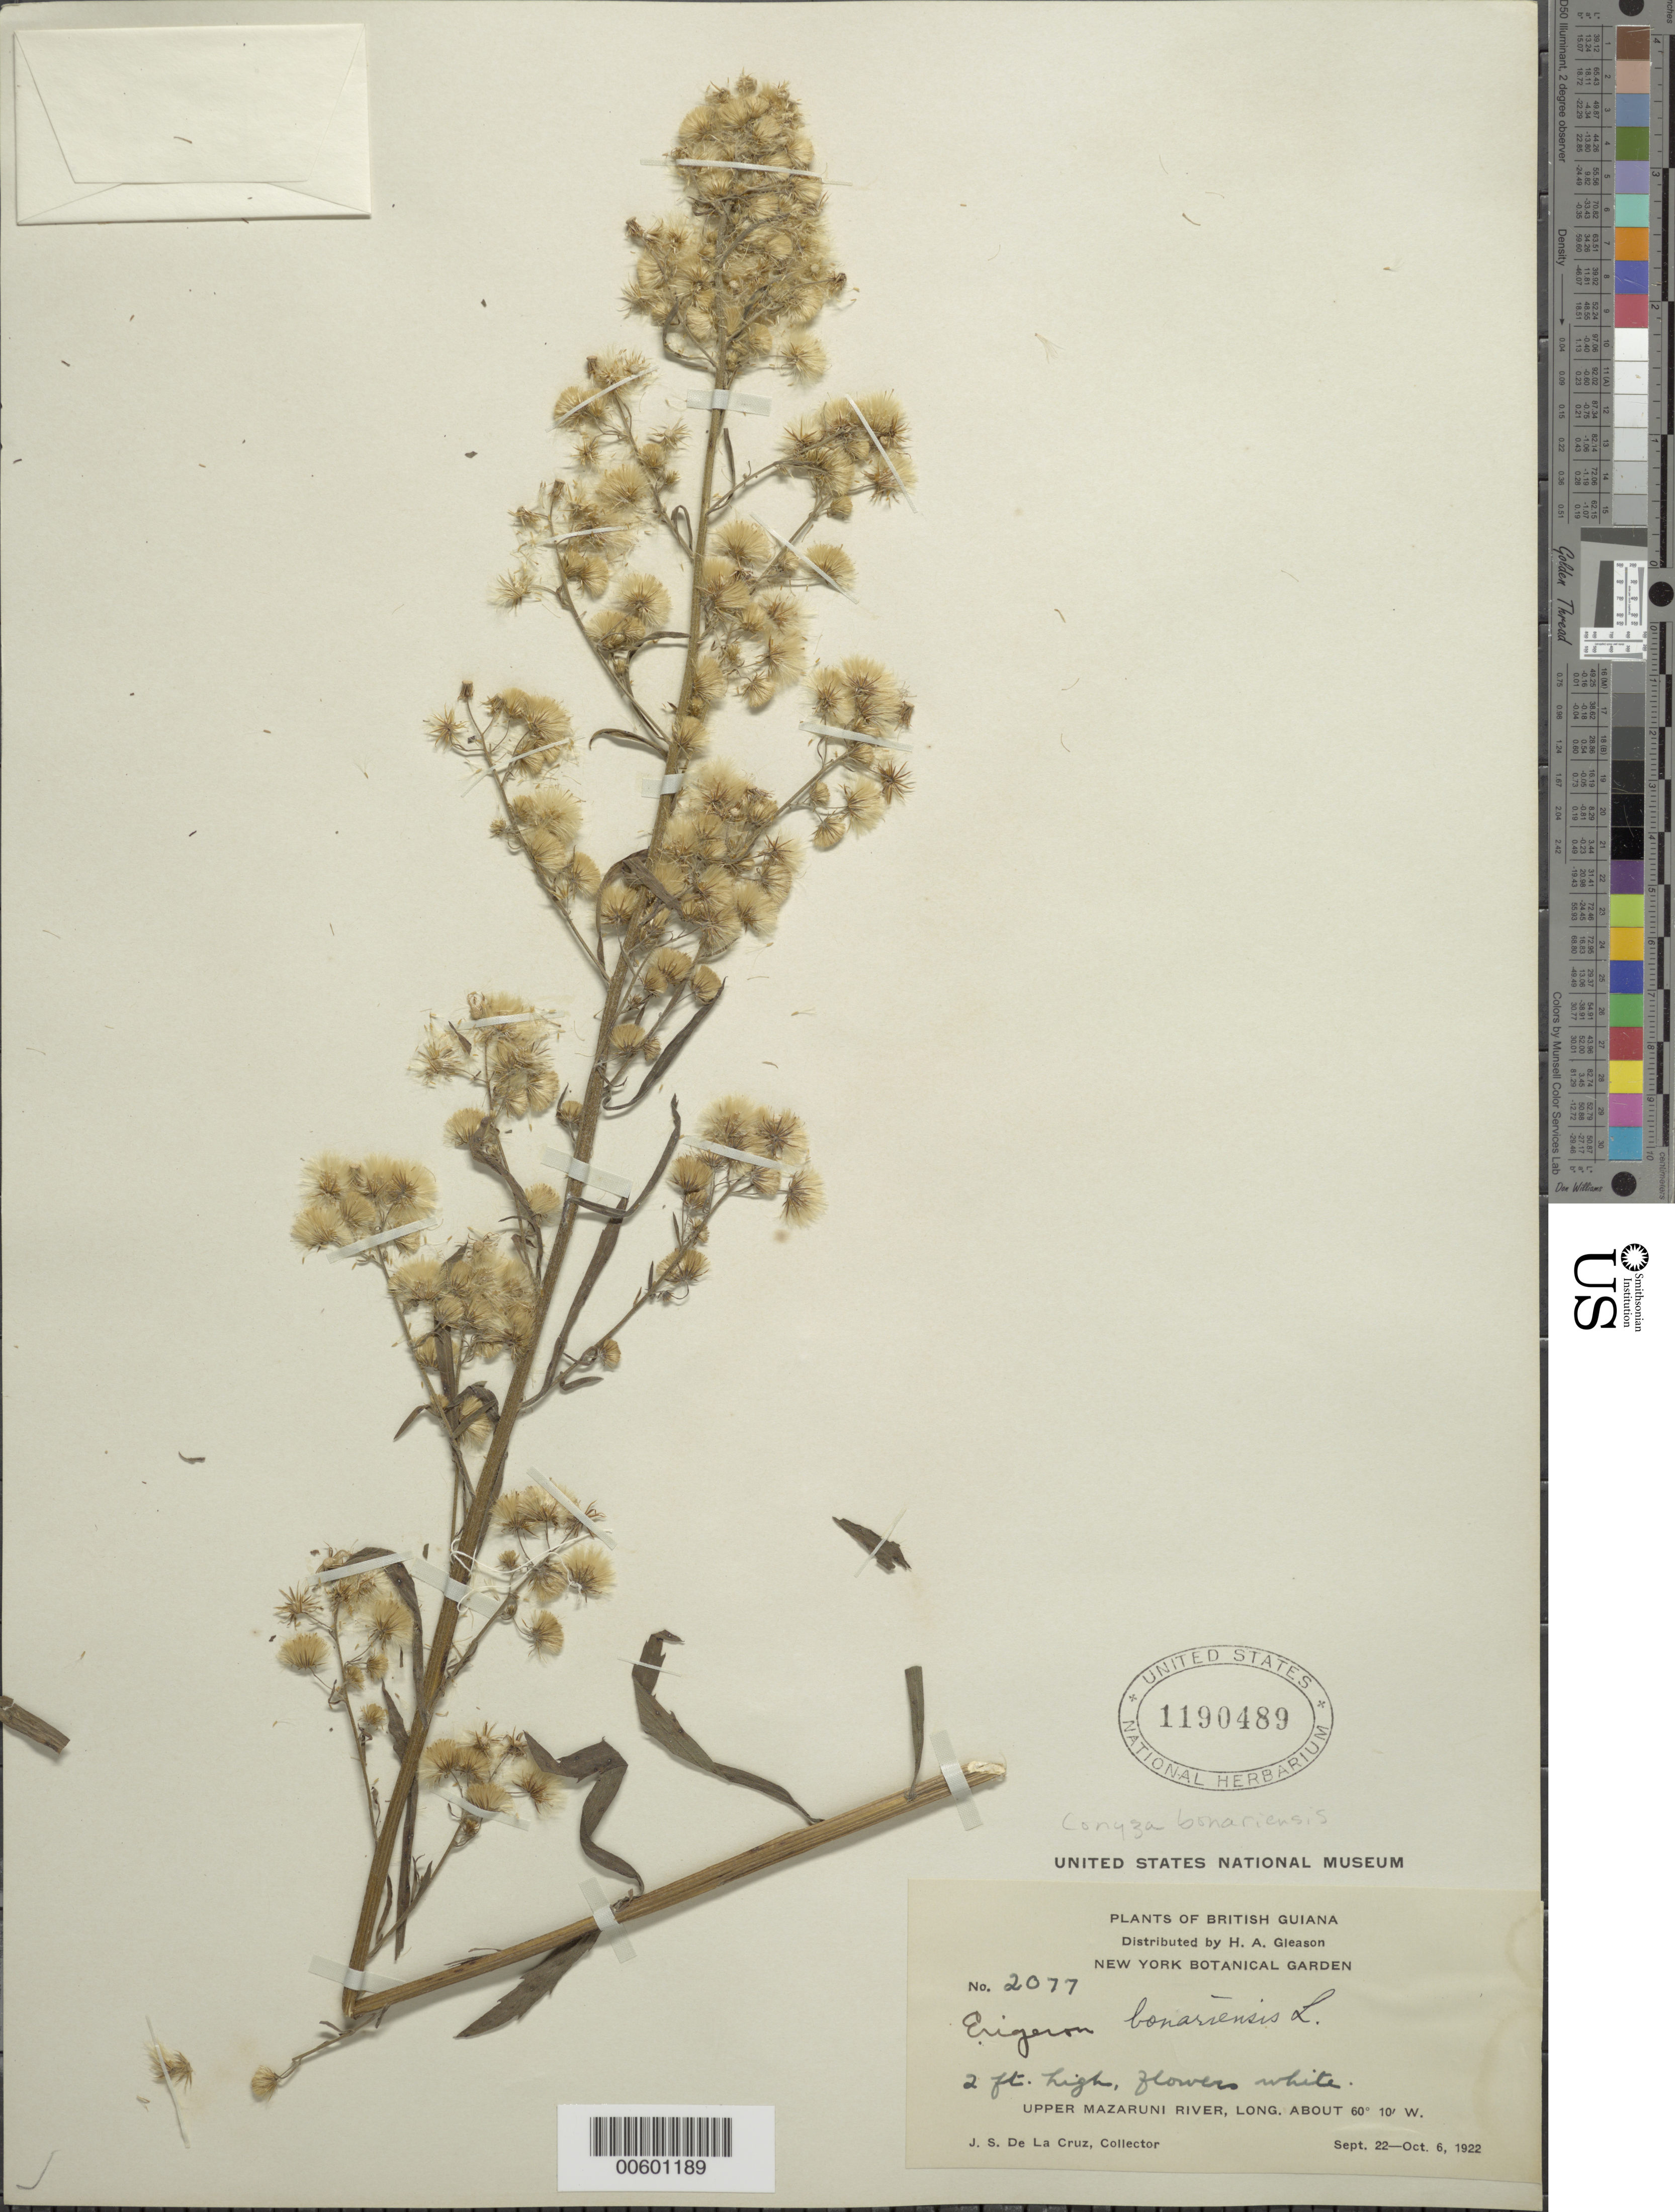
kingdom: Plantae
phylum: Tracheophyta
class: Magnoliopsida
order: Asterales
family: Asteraceae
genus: Conyza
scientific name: Conyza bonariensis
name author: (L.) Cronq.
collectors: J. S. de la Cruz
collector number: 2077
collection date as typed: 22-Sep-22 to 6-Oct-22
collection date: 1922-09-22/1922-10-06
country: Guyana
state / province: Cuyuni-Mazaruni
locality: Upper Mazaruni R.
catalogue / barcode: US 1190489